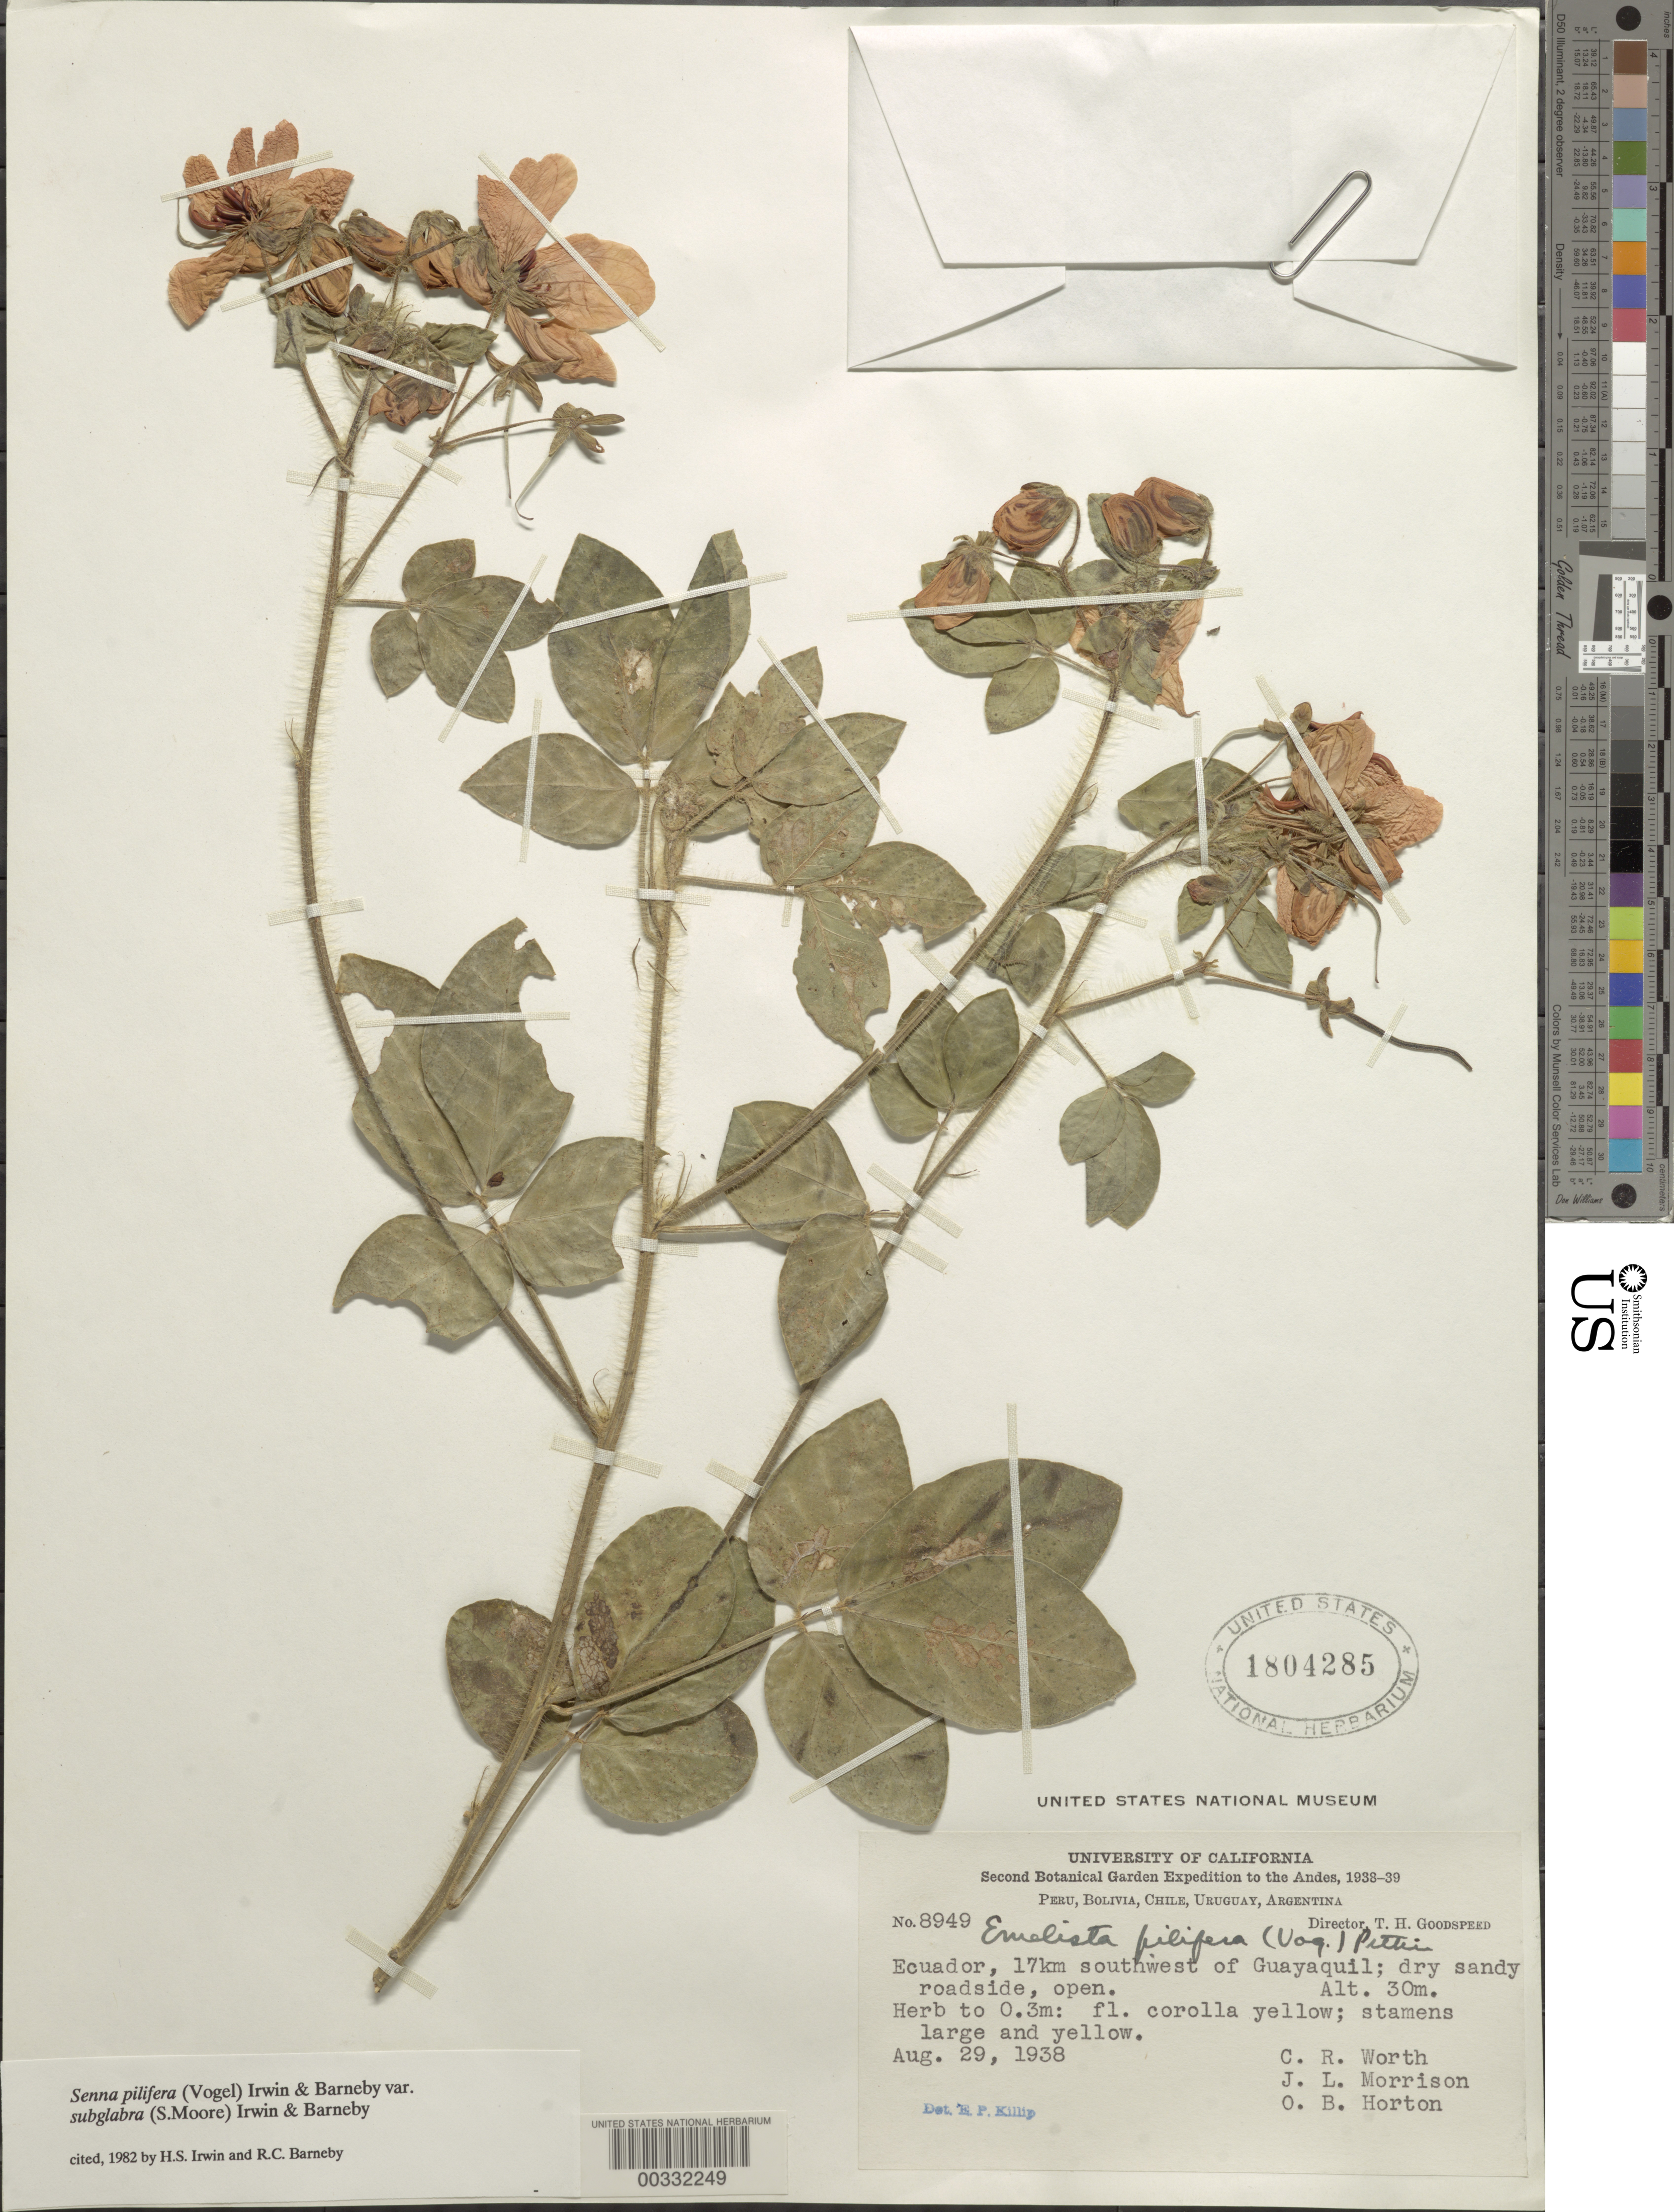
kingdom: Plantae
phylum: Tracheophyta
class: Magnoliopsida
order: Fabales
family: Fabaceae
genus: Senna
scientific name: Senna pilifera var. subglabra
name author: (S. Moore) H.S. Irwin & Barneby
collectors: C. R. Worth, J. L. Morrison & O. B. Horton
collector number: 8949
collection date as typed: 29 Aug 1938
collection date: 1938-08-29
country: Ecuador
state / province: Guayas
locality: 17 km SW of Guayaquil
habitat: Dry sandy roadside, open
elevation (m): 30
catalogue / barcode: US 1804285